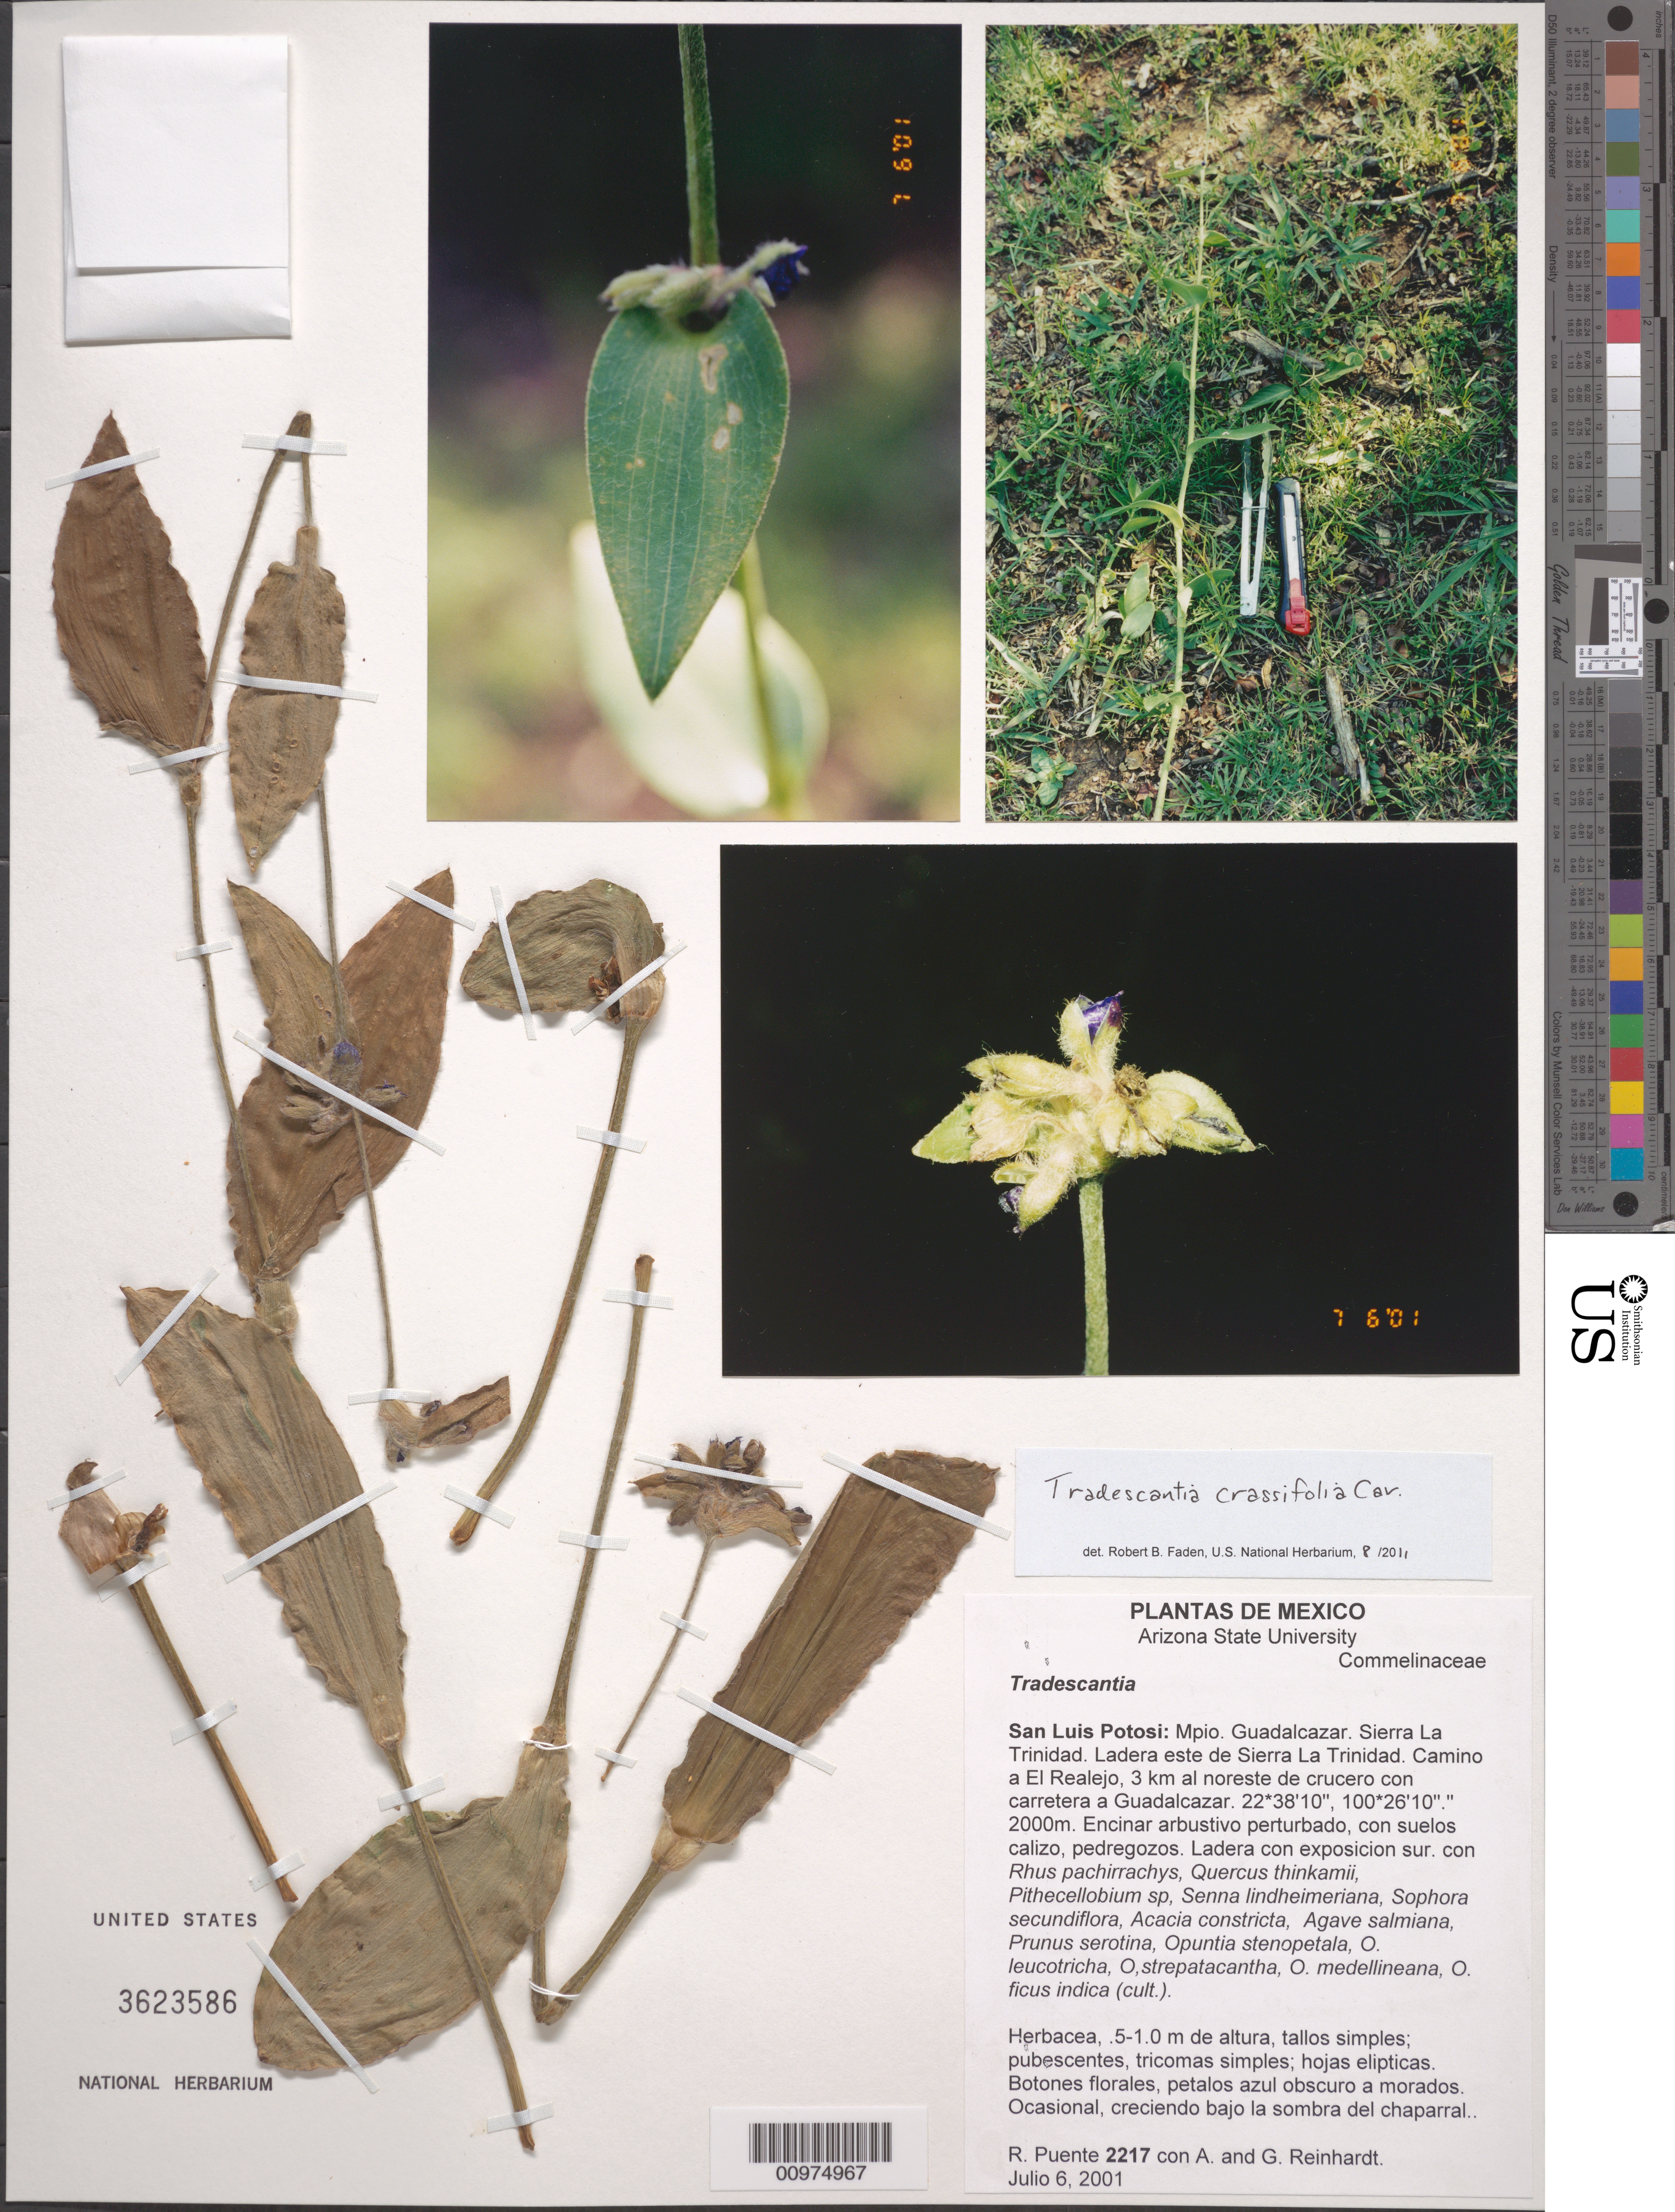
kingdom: Plantae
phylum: Tracheophyta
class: Liliopsida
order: Commelinales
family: Commelinaceae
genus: Tradescantia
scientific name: Tradescantia crassifolia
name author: Cav.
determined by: Faden, Robert B., (US), Smithsonian Institution - National Museum of Natural History (UNITED STATES)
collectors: R. Puente et al.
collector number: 2217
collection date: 2001-07-06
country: Mexico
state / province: San Luis Potosi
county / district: Guadalcazar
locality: Mpio. Guadalcazar. Sierra La Trinidad. Ladera este de Sierra La Trinidad. Camino a El Realego, 3 km al noreste de crucero con carretera a Guadalcazar.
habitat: Encinar arbustivo perturbado, con suelos calizo, pedregozos. Ladera con exposicion sur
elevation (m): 2000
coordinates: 22 38 10, 100 26 10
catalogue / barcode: US 3623586